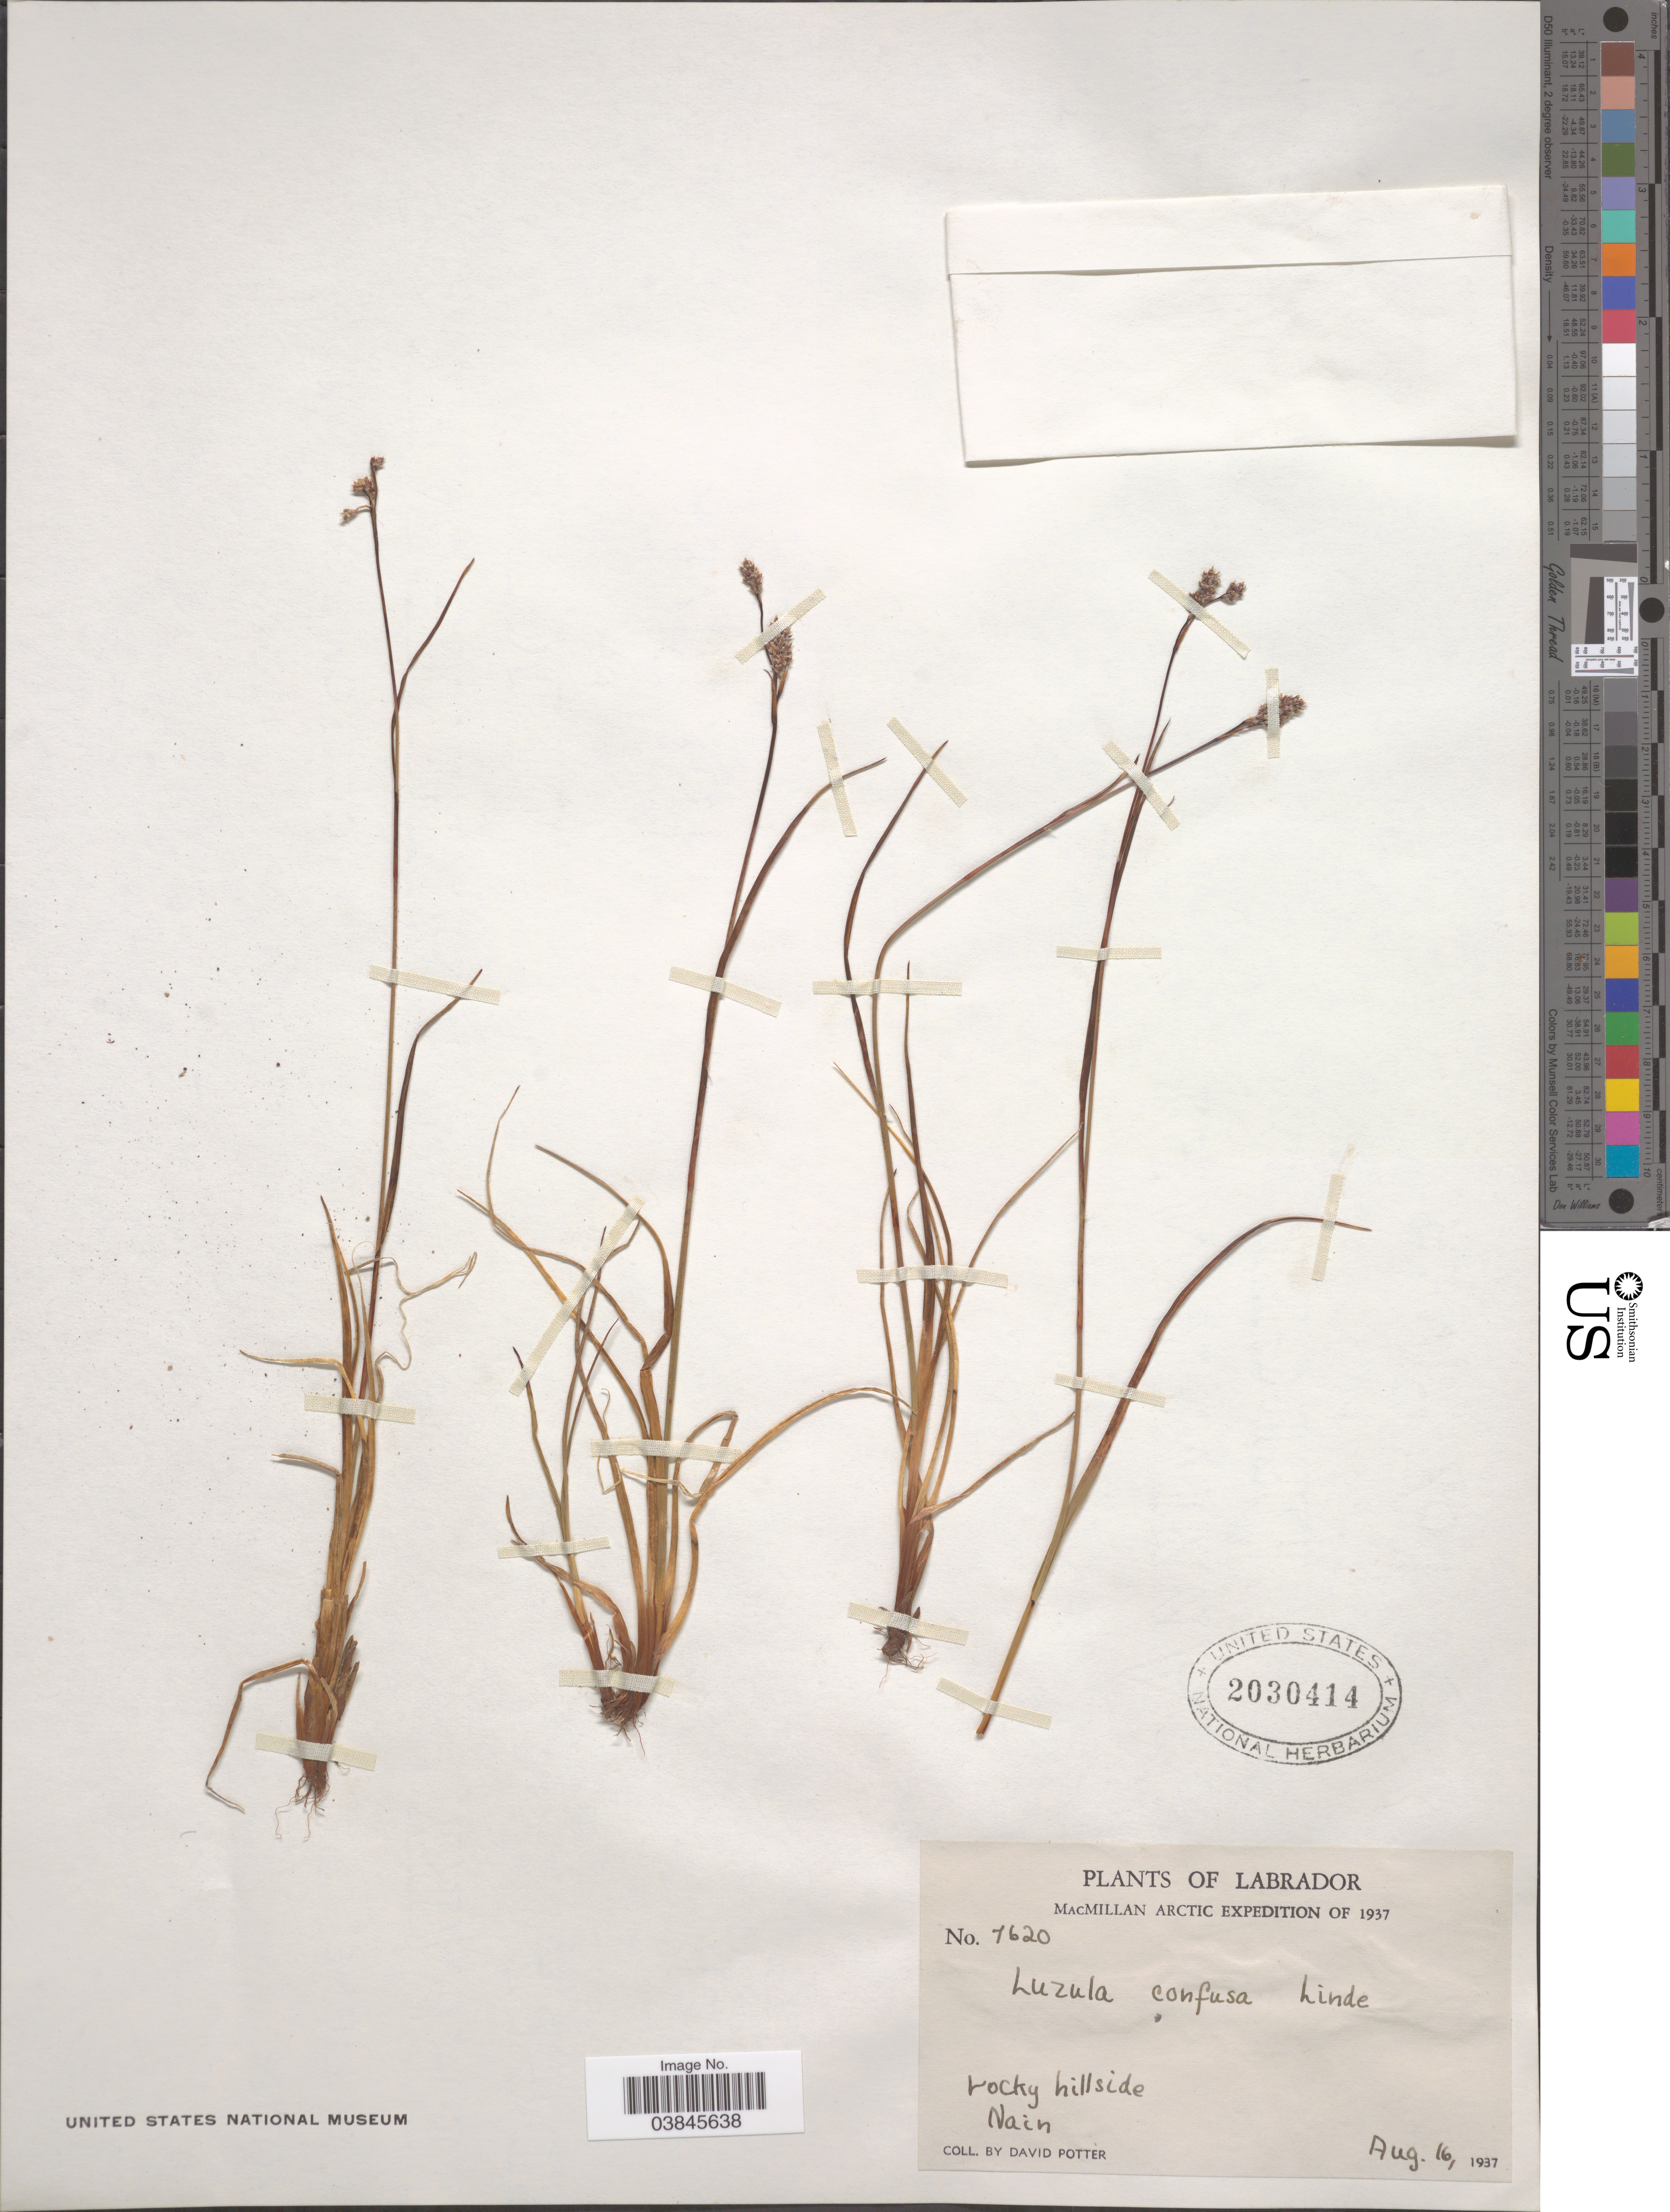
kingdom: Plantae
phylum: Tracheophyta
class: Liliopsida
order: Poales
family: Juncaceae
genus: Luzula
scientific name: Luzula confusa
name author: Lindeb.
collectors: D. Potter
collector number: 7620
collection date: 1937-08-16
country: Canada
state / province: Newfoundland and Labrador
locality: Labrador. Rocky hillside. Nain.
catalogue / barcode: US 2030414